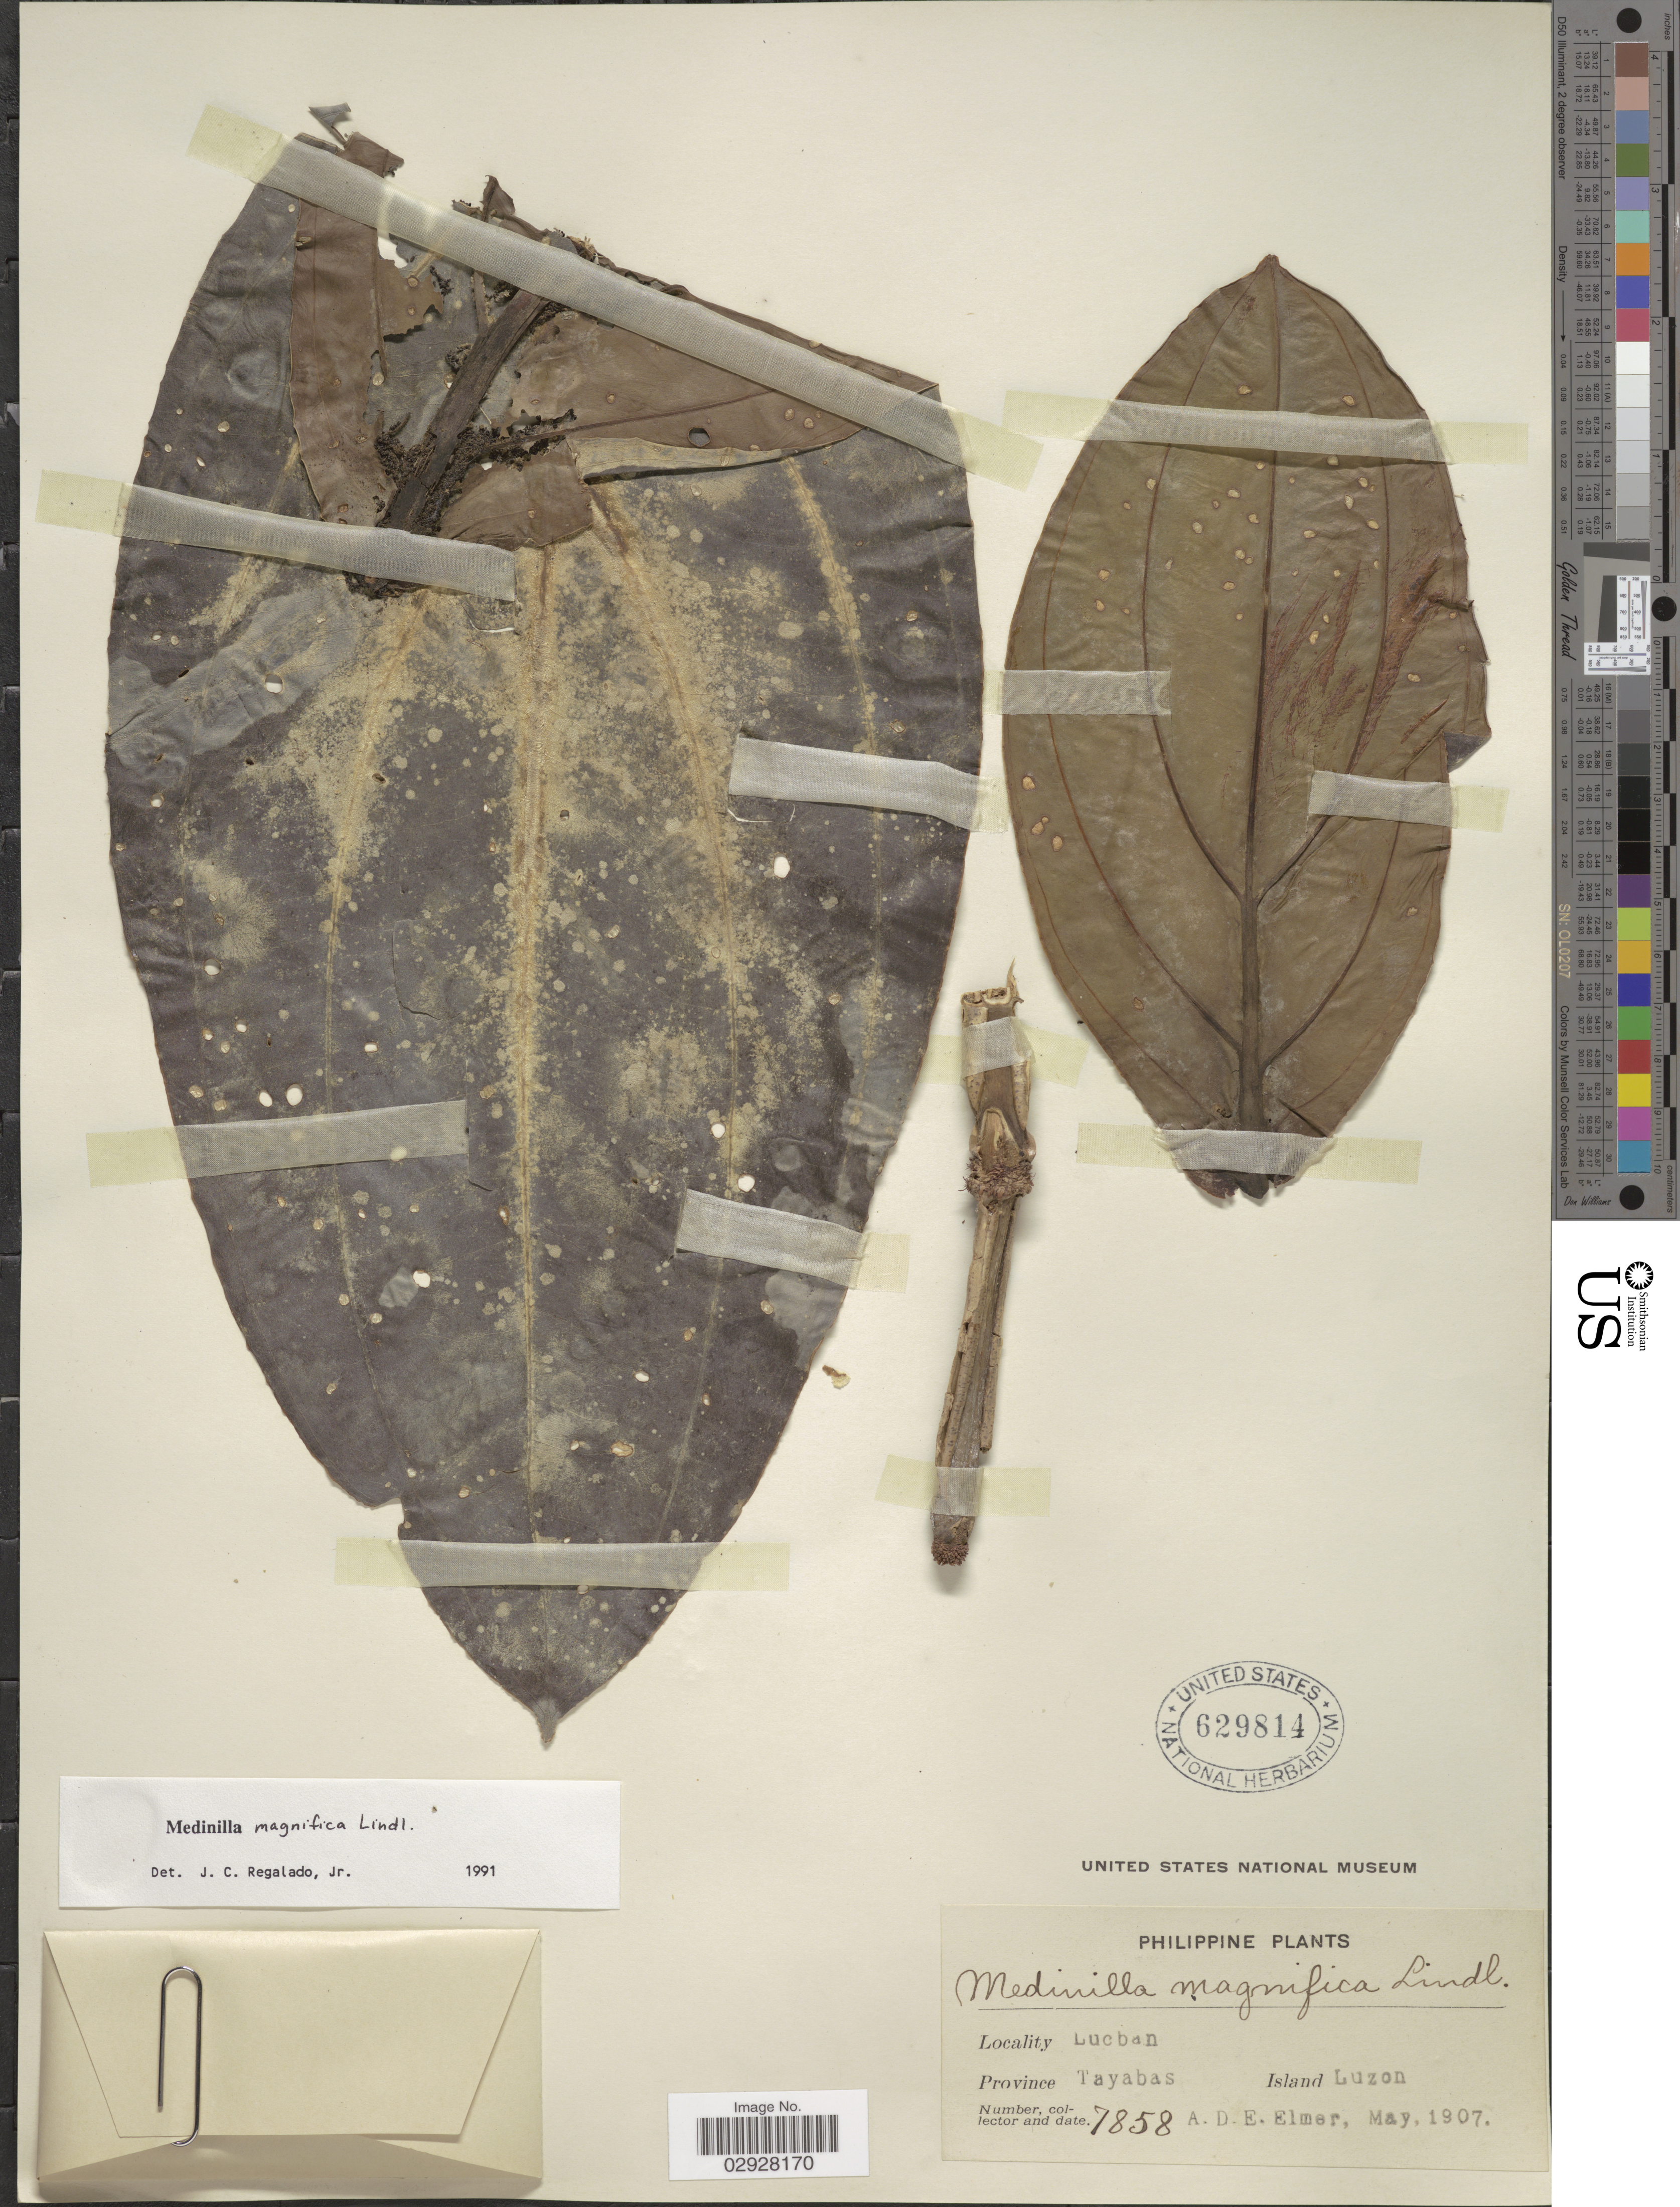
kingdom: Plantae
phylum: Tracheophyta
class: Magnoliopsida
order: Myrtales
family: Melastomataceae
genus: Medinilla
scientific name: Medinilla magnifica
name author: Lindl.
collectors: A. D. E. Elmer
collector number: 7858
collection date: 1907-05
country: Philippines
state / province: Calabarzon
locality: Lucban, Province Tayabas, Island Luzon.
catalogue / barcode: US 629814